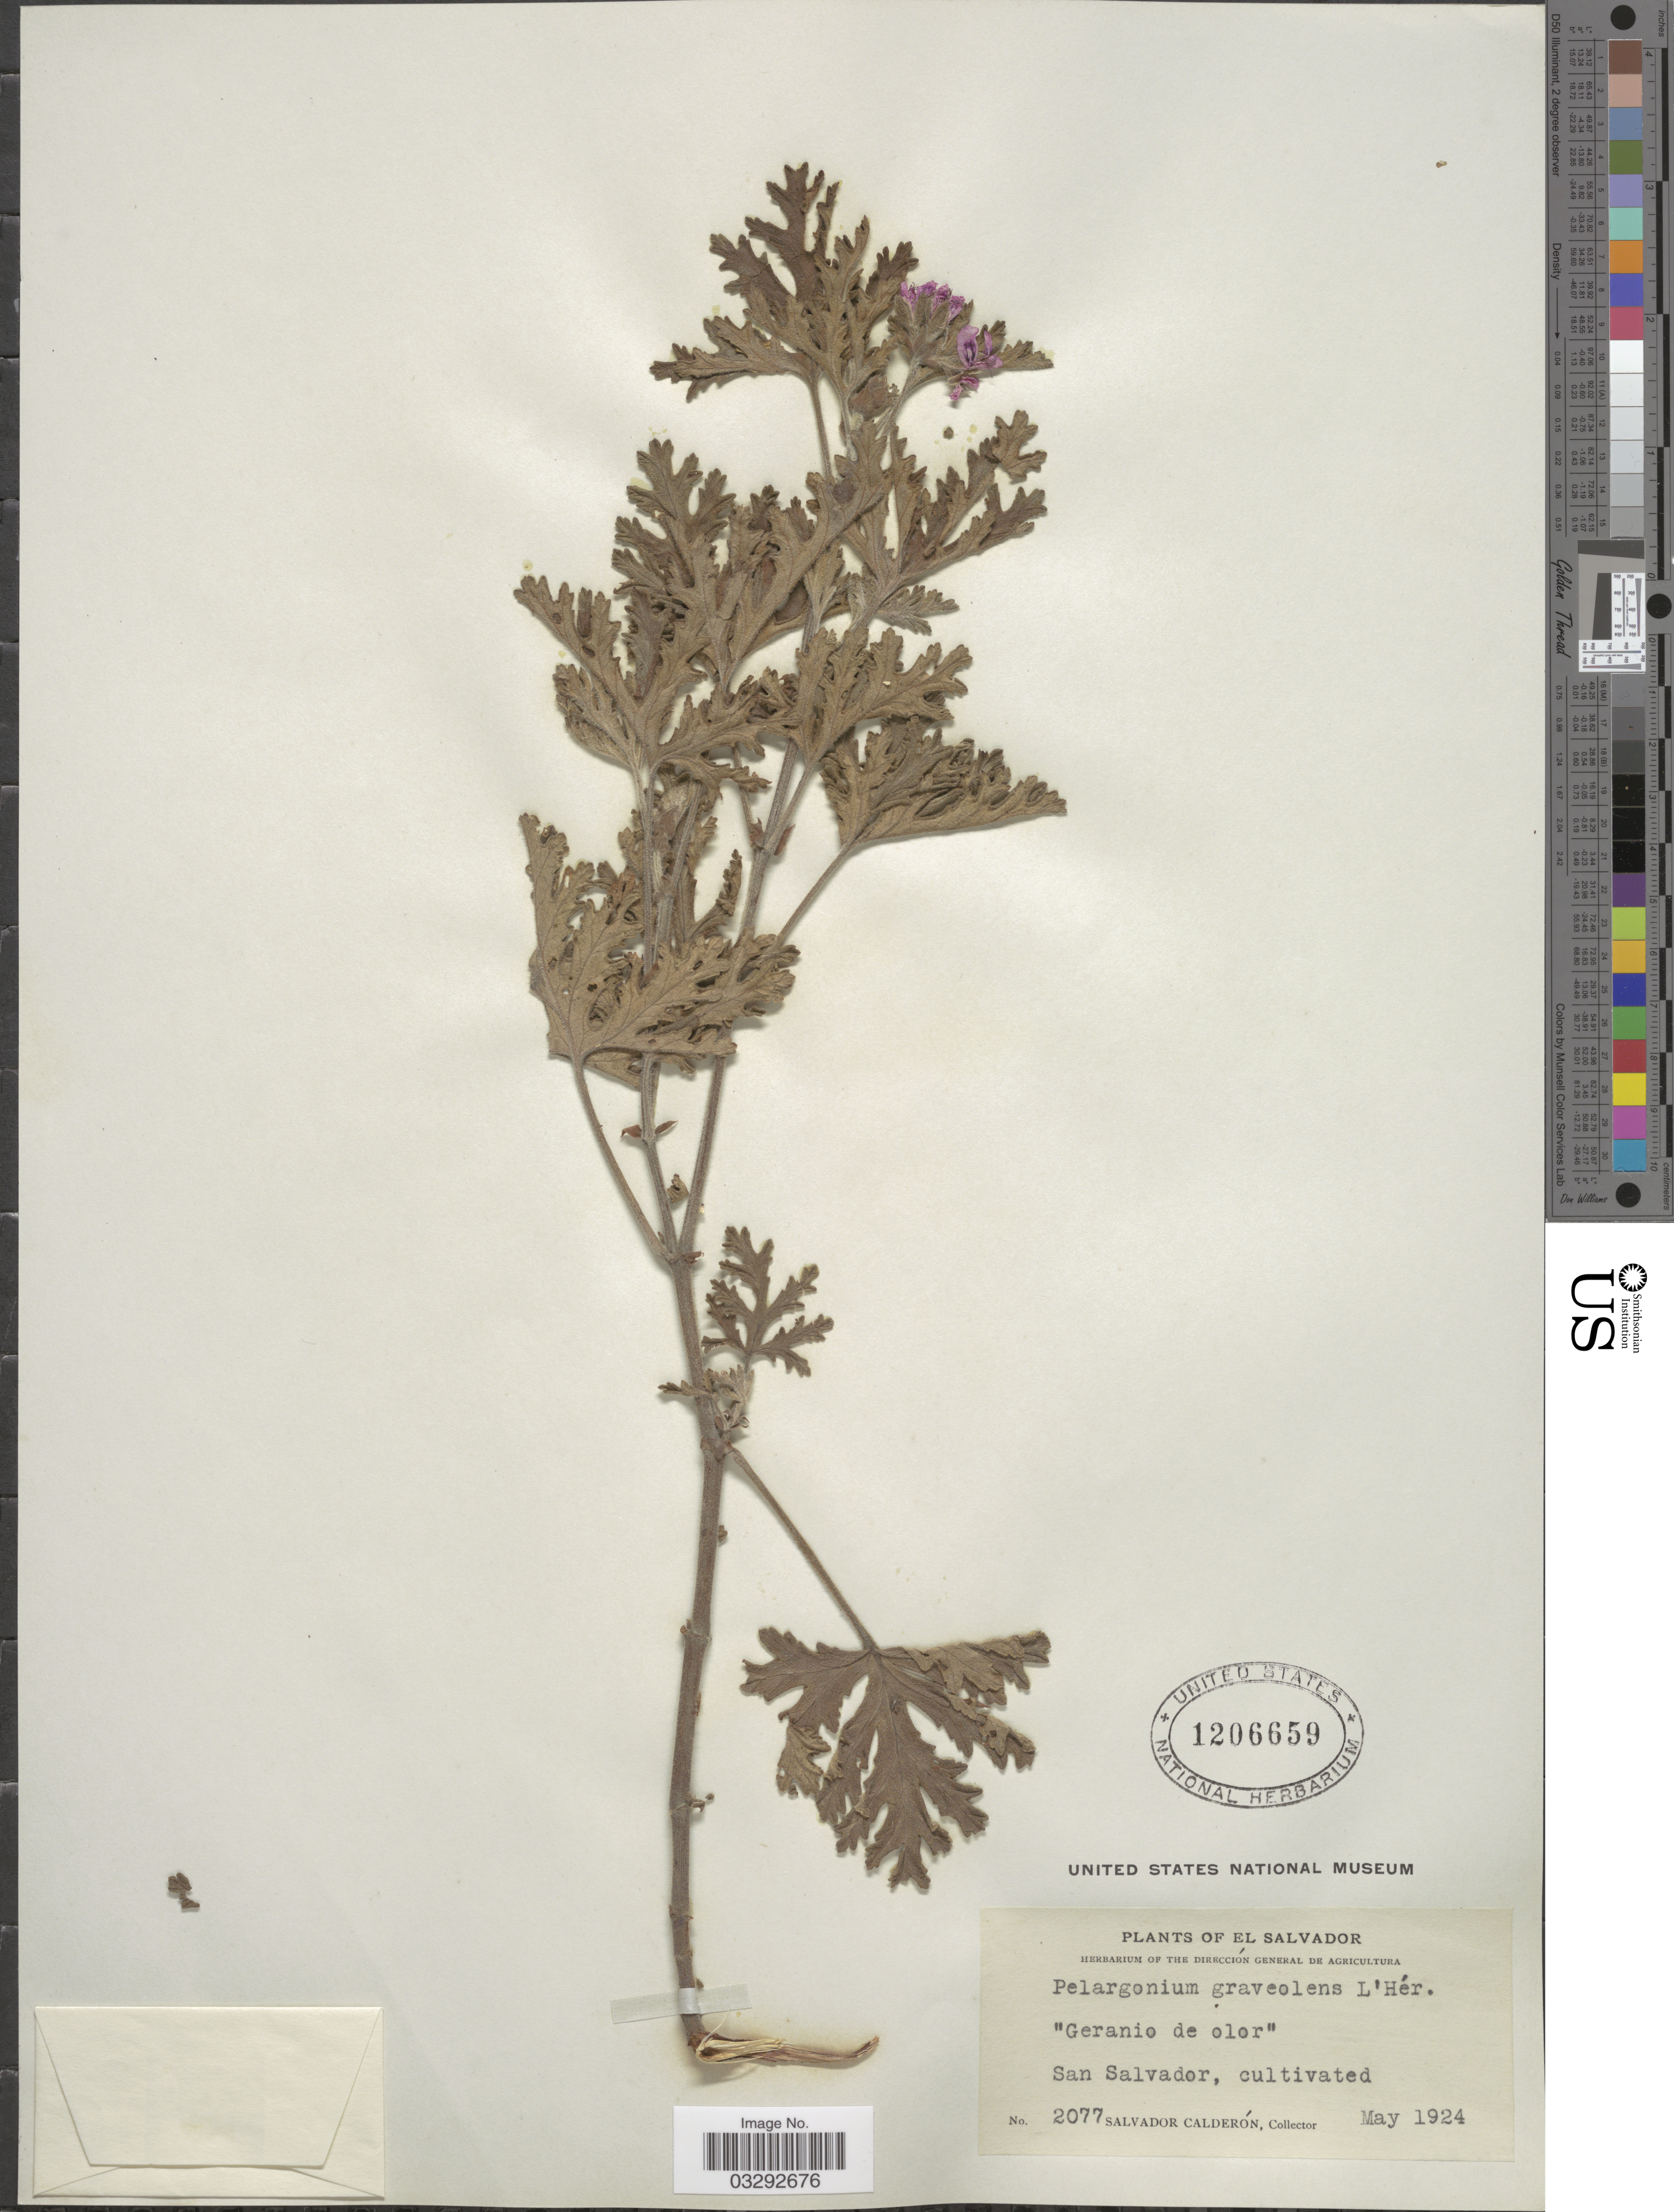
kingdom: Plantae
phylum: Tracheophyta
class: Magnoliopsida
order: Geraniales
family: Geraniaceae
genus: Pelargonium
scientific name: Pelargonium graveolens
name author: L'Hér. ex Aiton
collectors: S. Calderón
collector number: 2077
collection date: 1924-05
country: El Salvador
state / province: San Salvador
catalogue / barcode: US 1206659